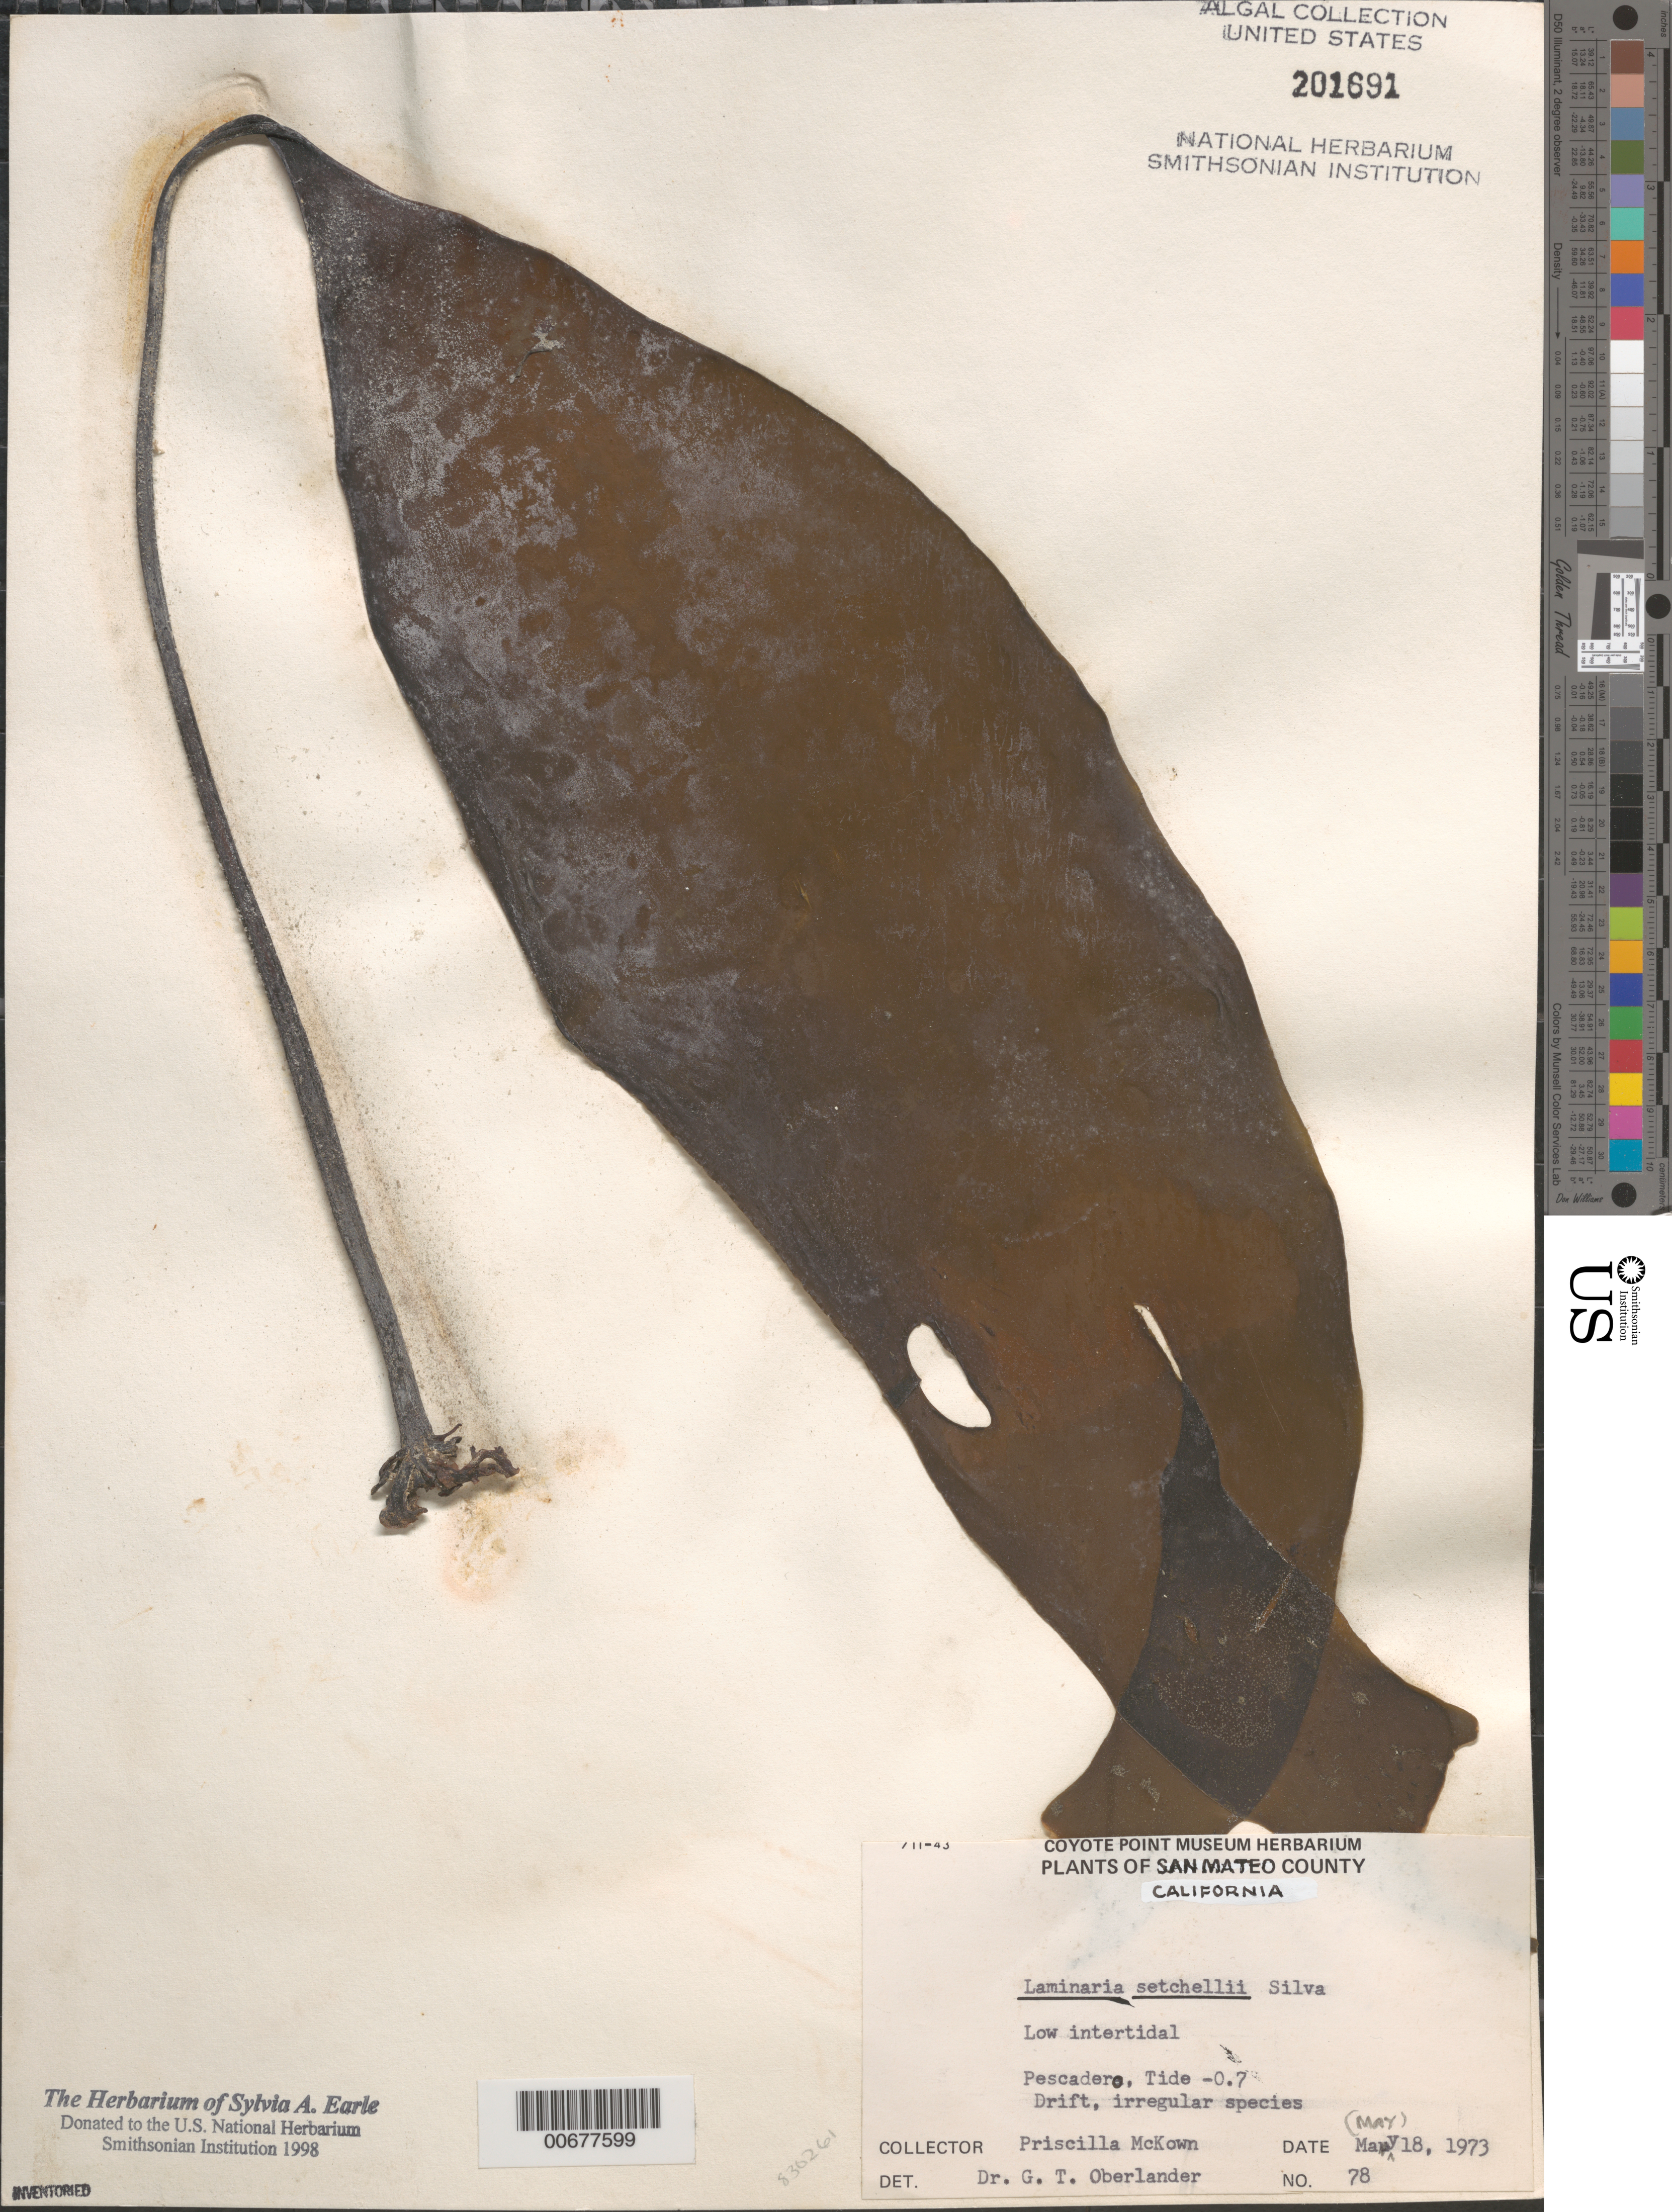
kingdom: Chromista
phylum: Ochrophyta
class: Phaeophyceae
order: Laminariales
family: Laminariaceae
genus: Laminaria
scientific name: Laminaria setchellii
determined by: Oberlander, G. T.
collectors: P. McKown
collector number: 78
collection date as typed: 18 May 1973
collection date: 1973-05-18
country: United States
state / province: California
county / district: San Mateo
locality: Pescadero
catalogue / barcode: US 201691